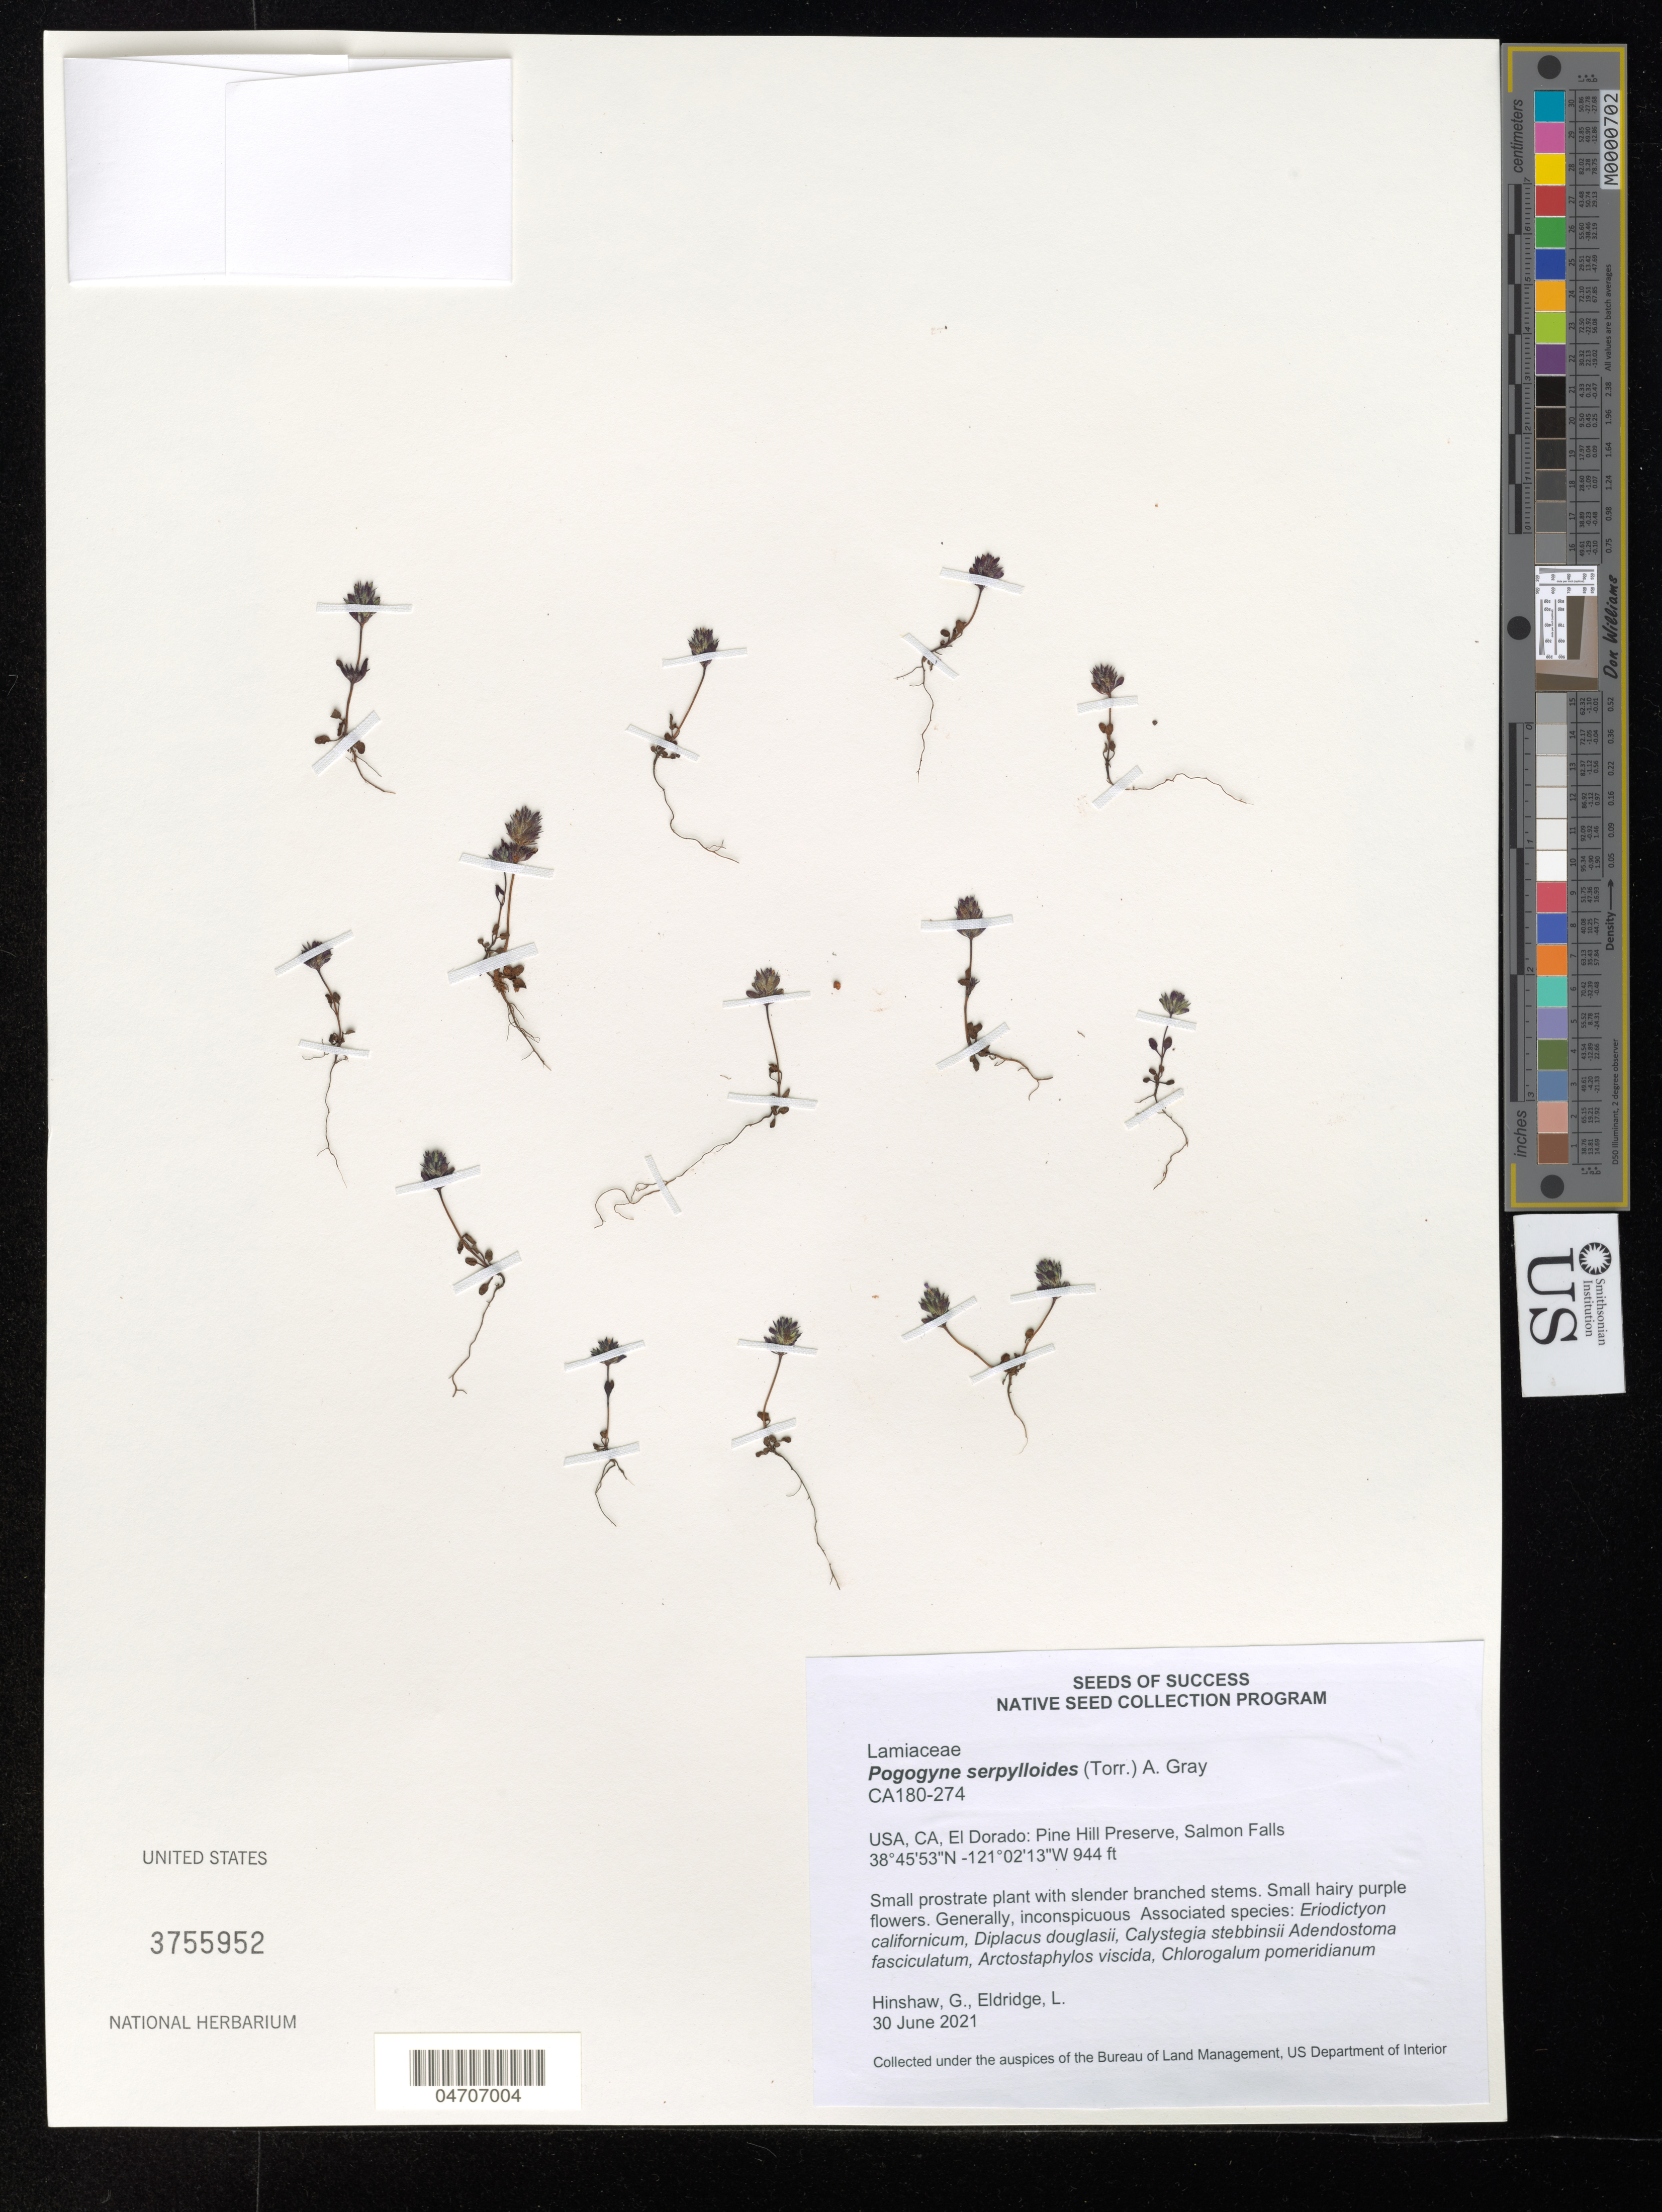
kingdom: Plantae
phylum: Tracheophyta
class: Magnoliopsida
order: Lamiales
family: Lamiaceae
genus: Pogogyne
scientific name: Pogogyne serpylloides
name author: (Torr.) A. Gray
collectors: G. Hinshaw & D. A'lessandro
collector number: CA180-274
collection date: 2021-06-30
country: United States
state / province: California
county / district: El Dorado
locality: El Dorado: Pine Hill Preserve, Salmon Falls.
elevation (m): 288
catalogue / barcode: US 3755952